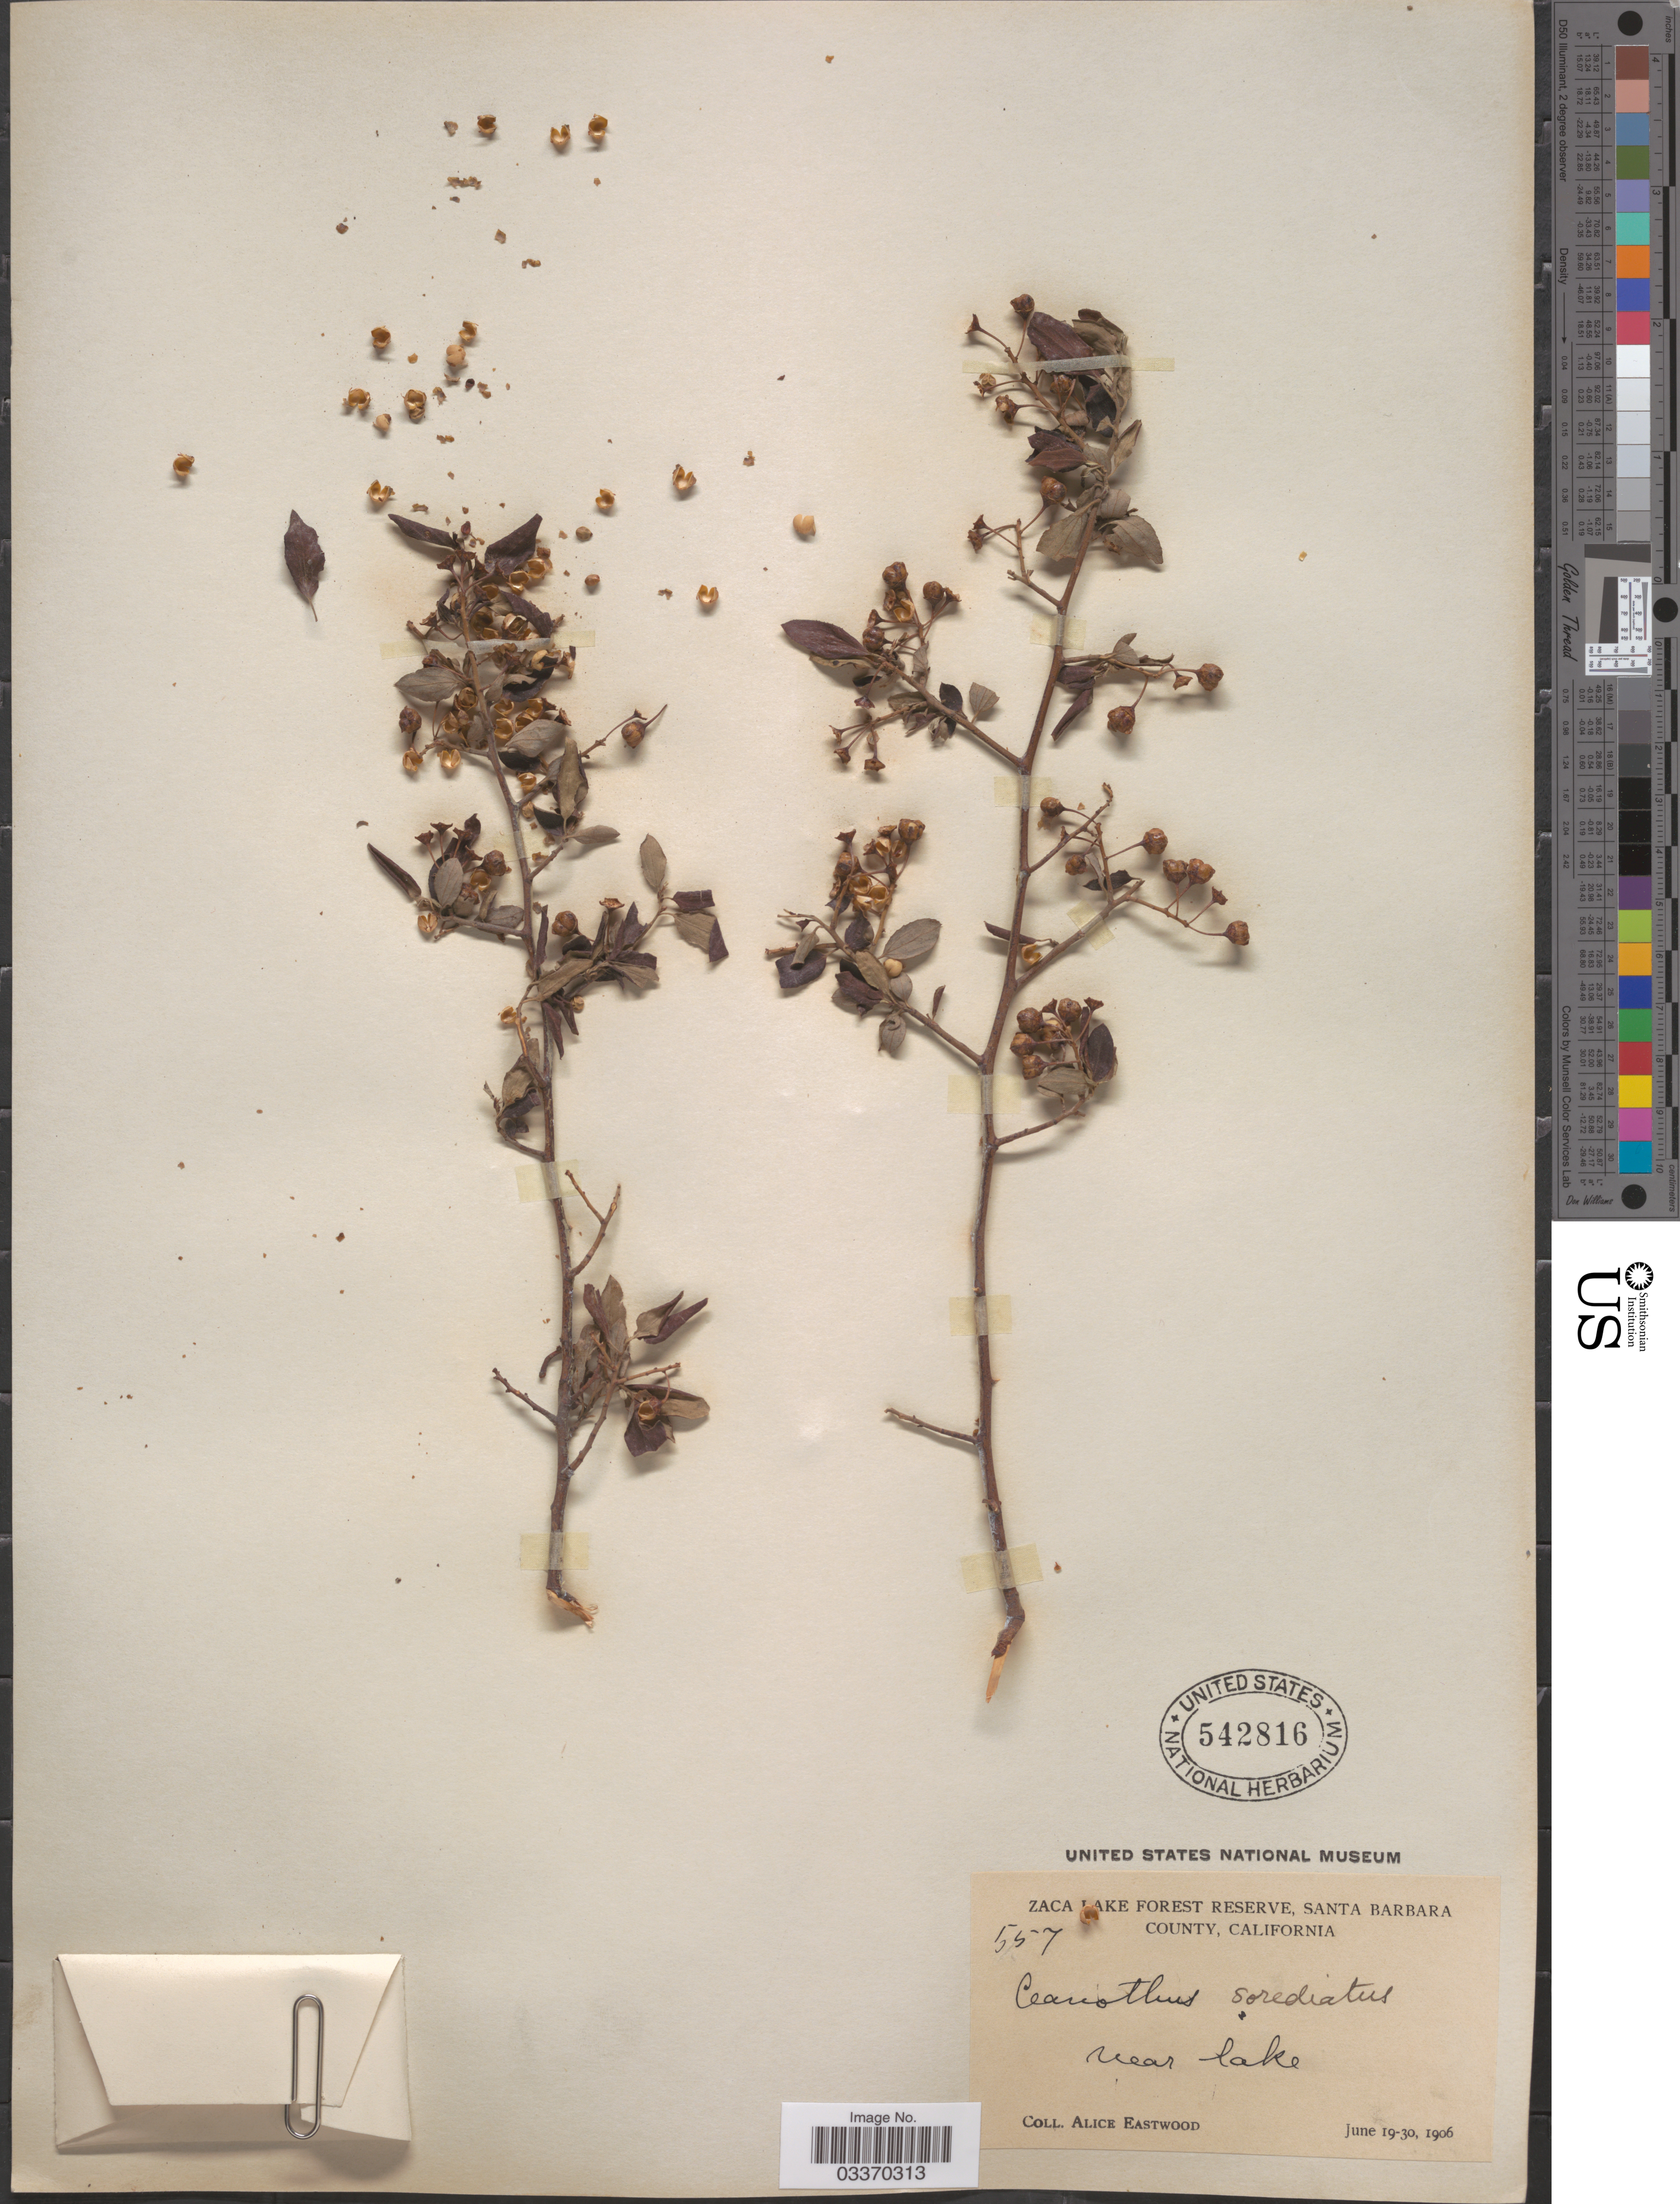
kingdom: Plantae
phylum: Tracheophyta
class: Magnoliopsida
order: Rosales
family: Rhamnaceae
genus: Ceanothus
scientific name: Ceanothus sorediatus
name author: Hook. & Arn.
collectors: A. Eastwood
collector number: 557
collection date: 1906-06-19/1906-06-30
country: United States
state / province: California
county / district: Santa Barbara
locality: Zaca Lake Forest Reserve, Santa Barbara County. Near lake.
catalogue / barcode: US 542816